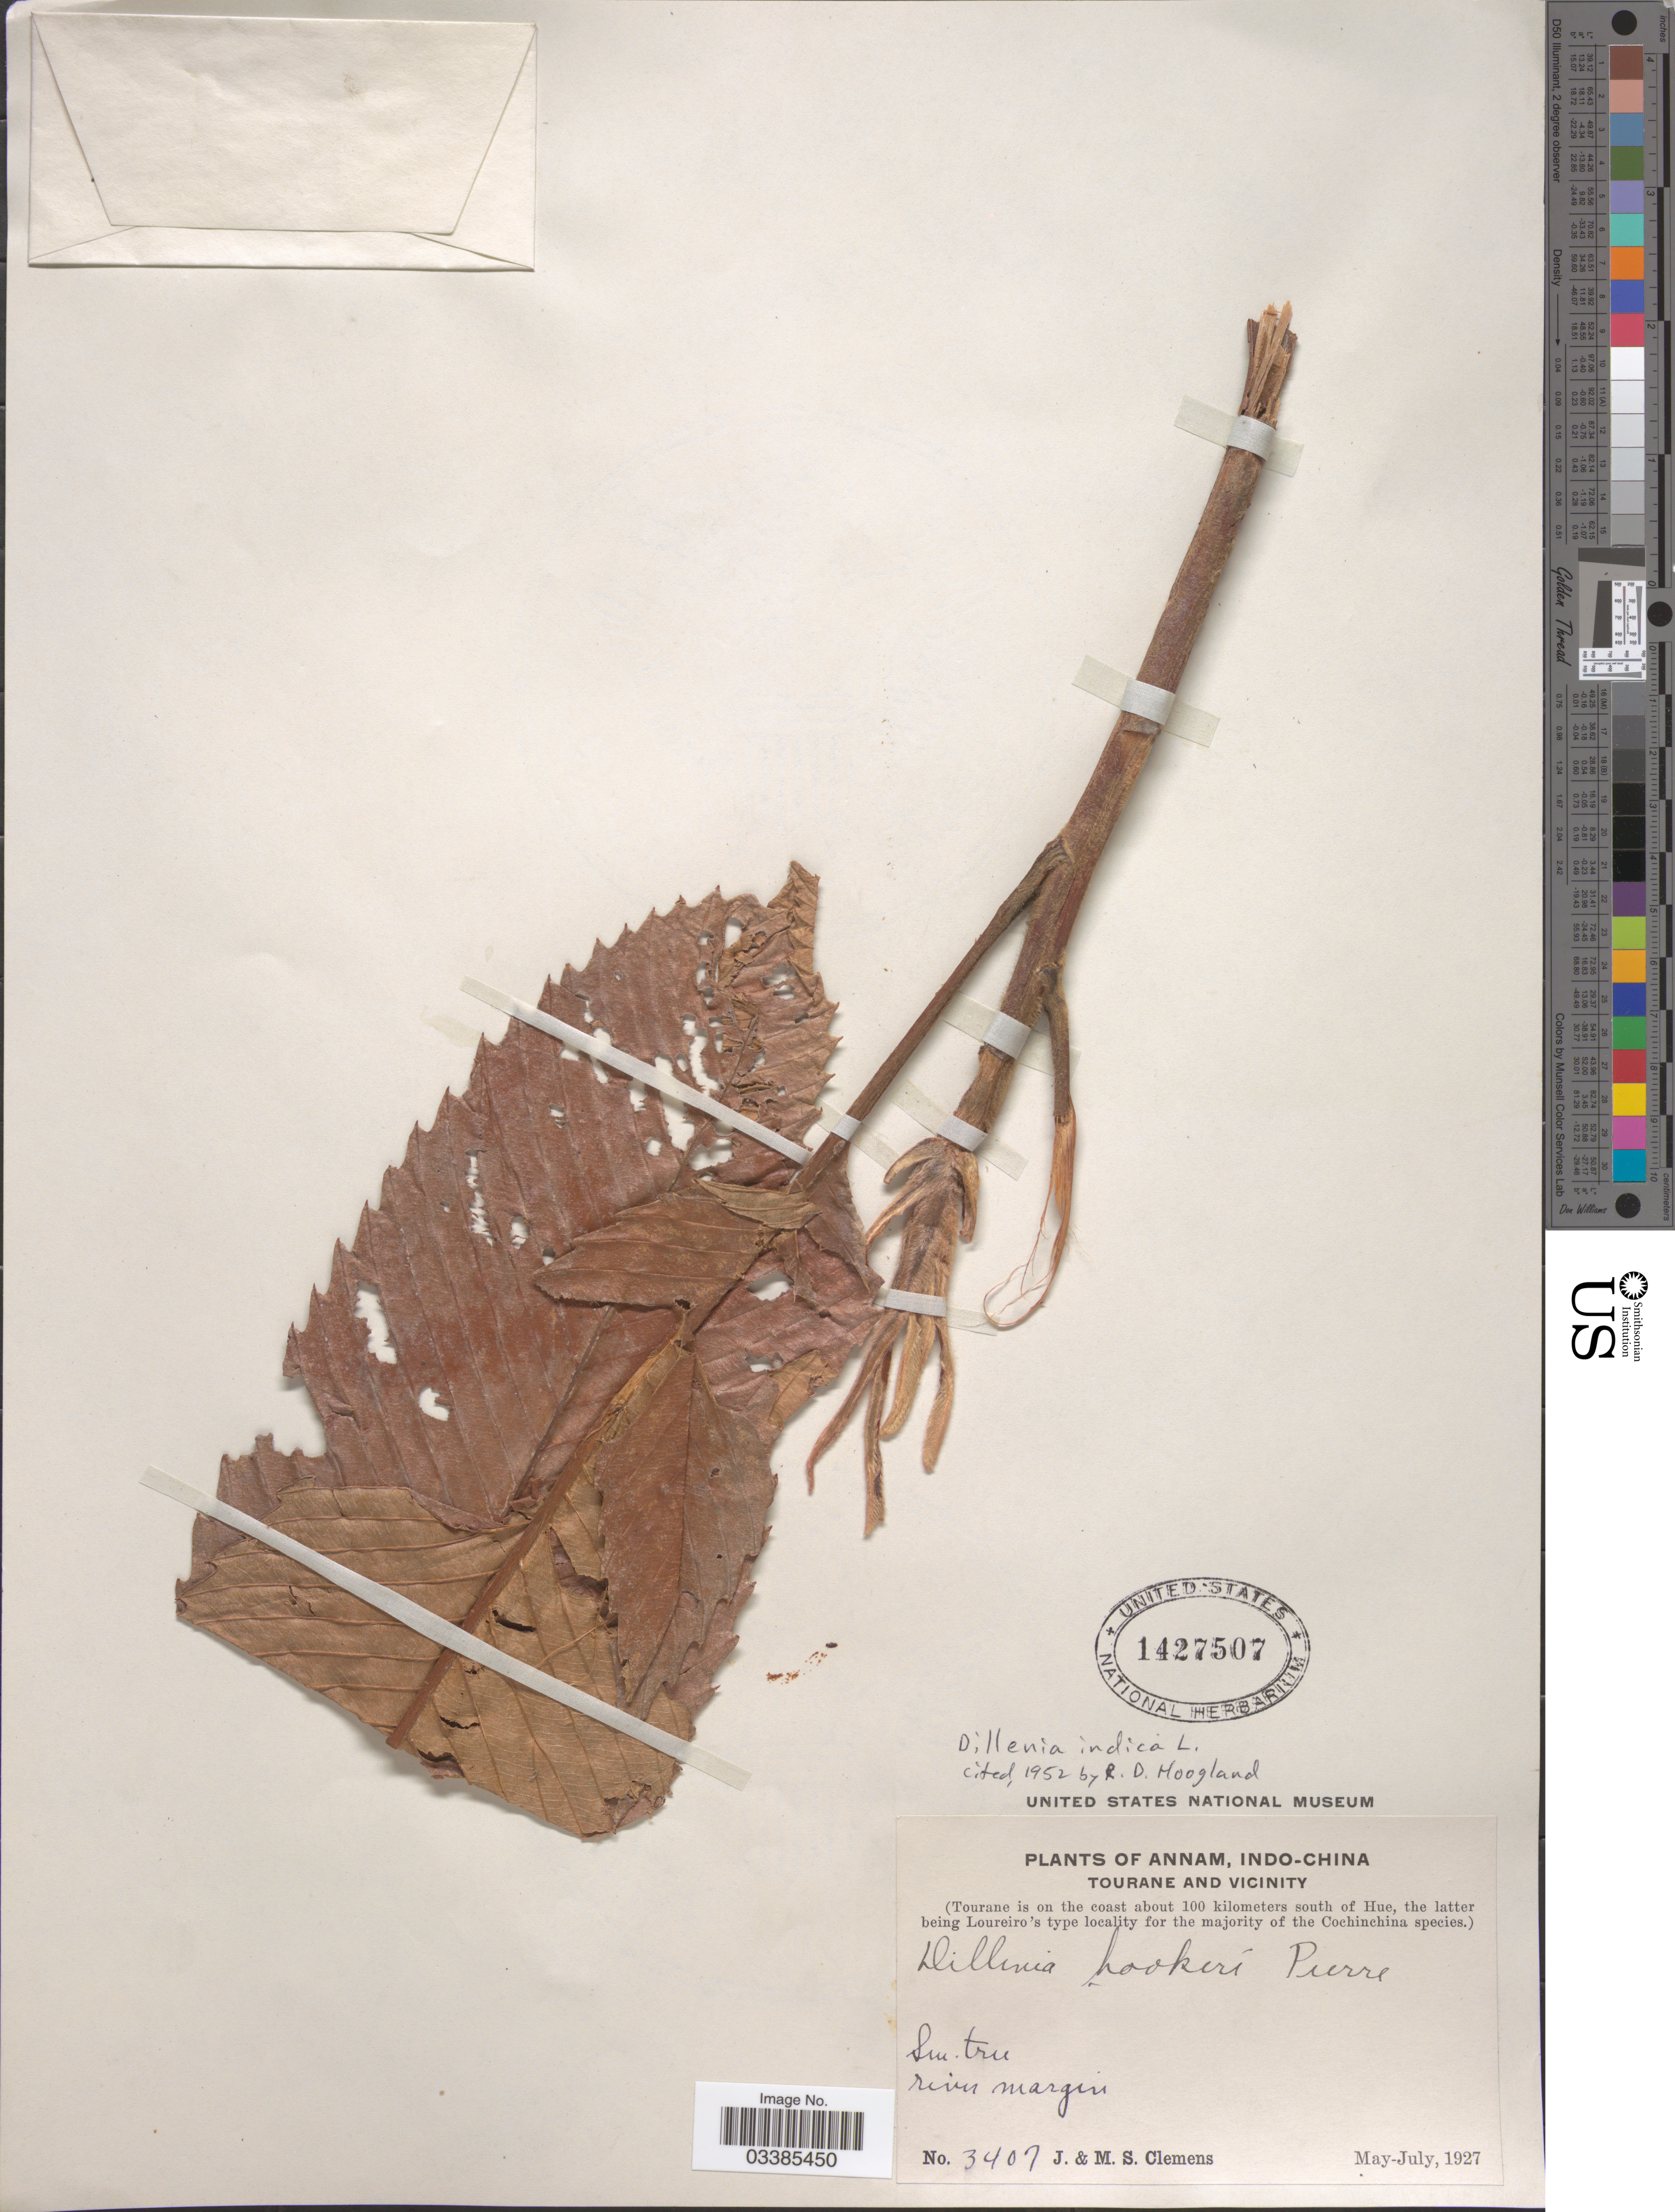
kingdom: Plantae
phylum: Tracheophyta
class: Magnoliopsida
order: Dilleniales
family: Dilleniaceae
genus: Dillenia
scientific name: Dillenia indica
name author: L.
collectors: J. Clemens & M. S. Clemens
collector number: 3407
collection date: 1927-05/1927-07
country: Vietnam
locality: Annam, Indo-China. Tourane and vicinity. (Tourane is on the coast about 100 kilometers south of Hue).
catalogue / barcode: US 1427507